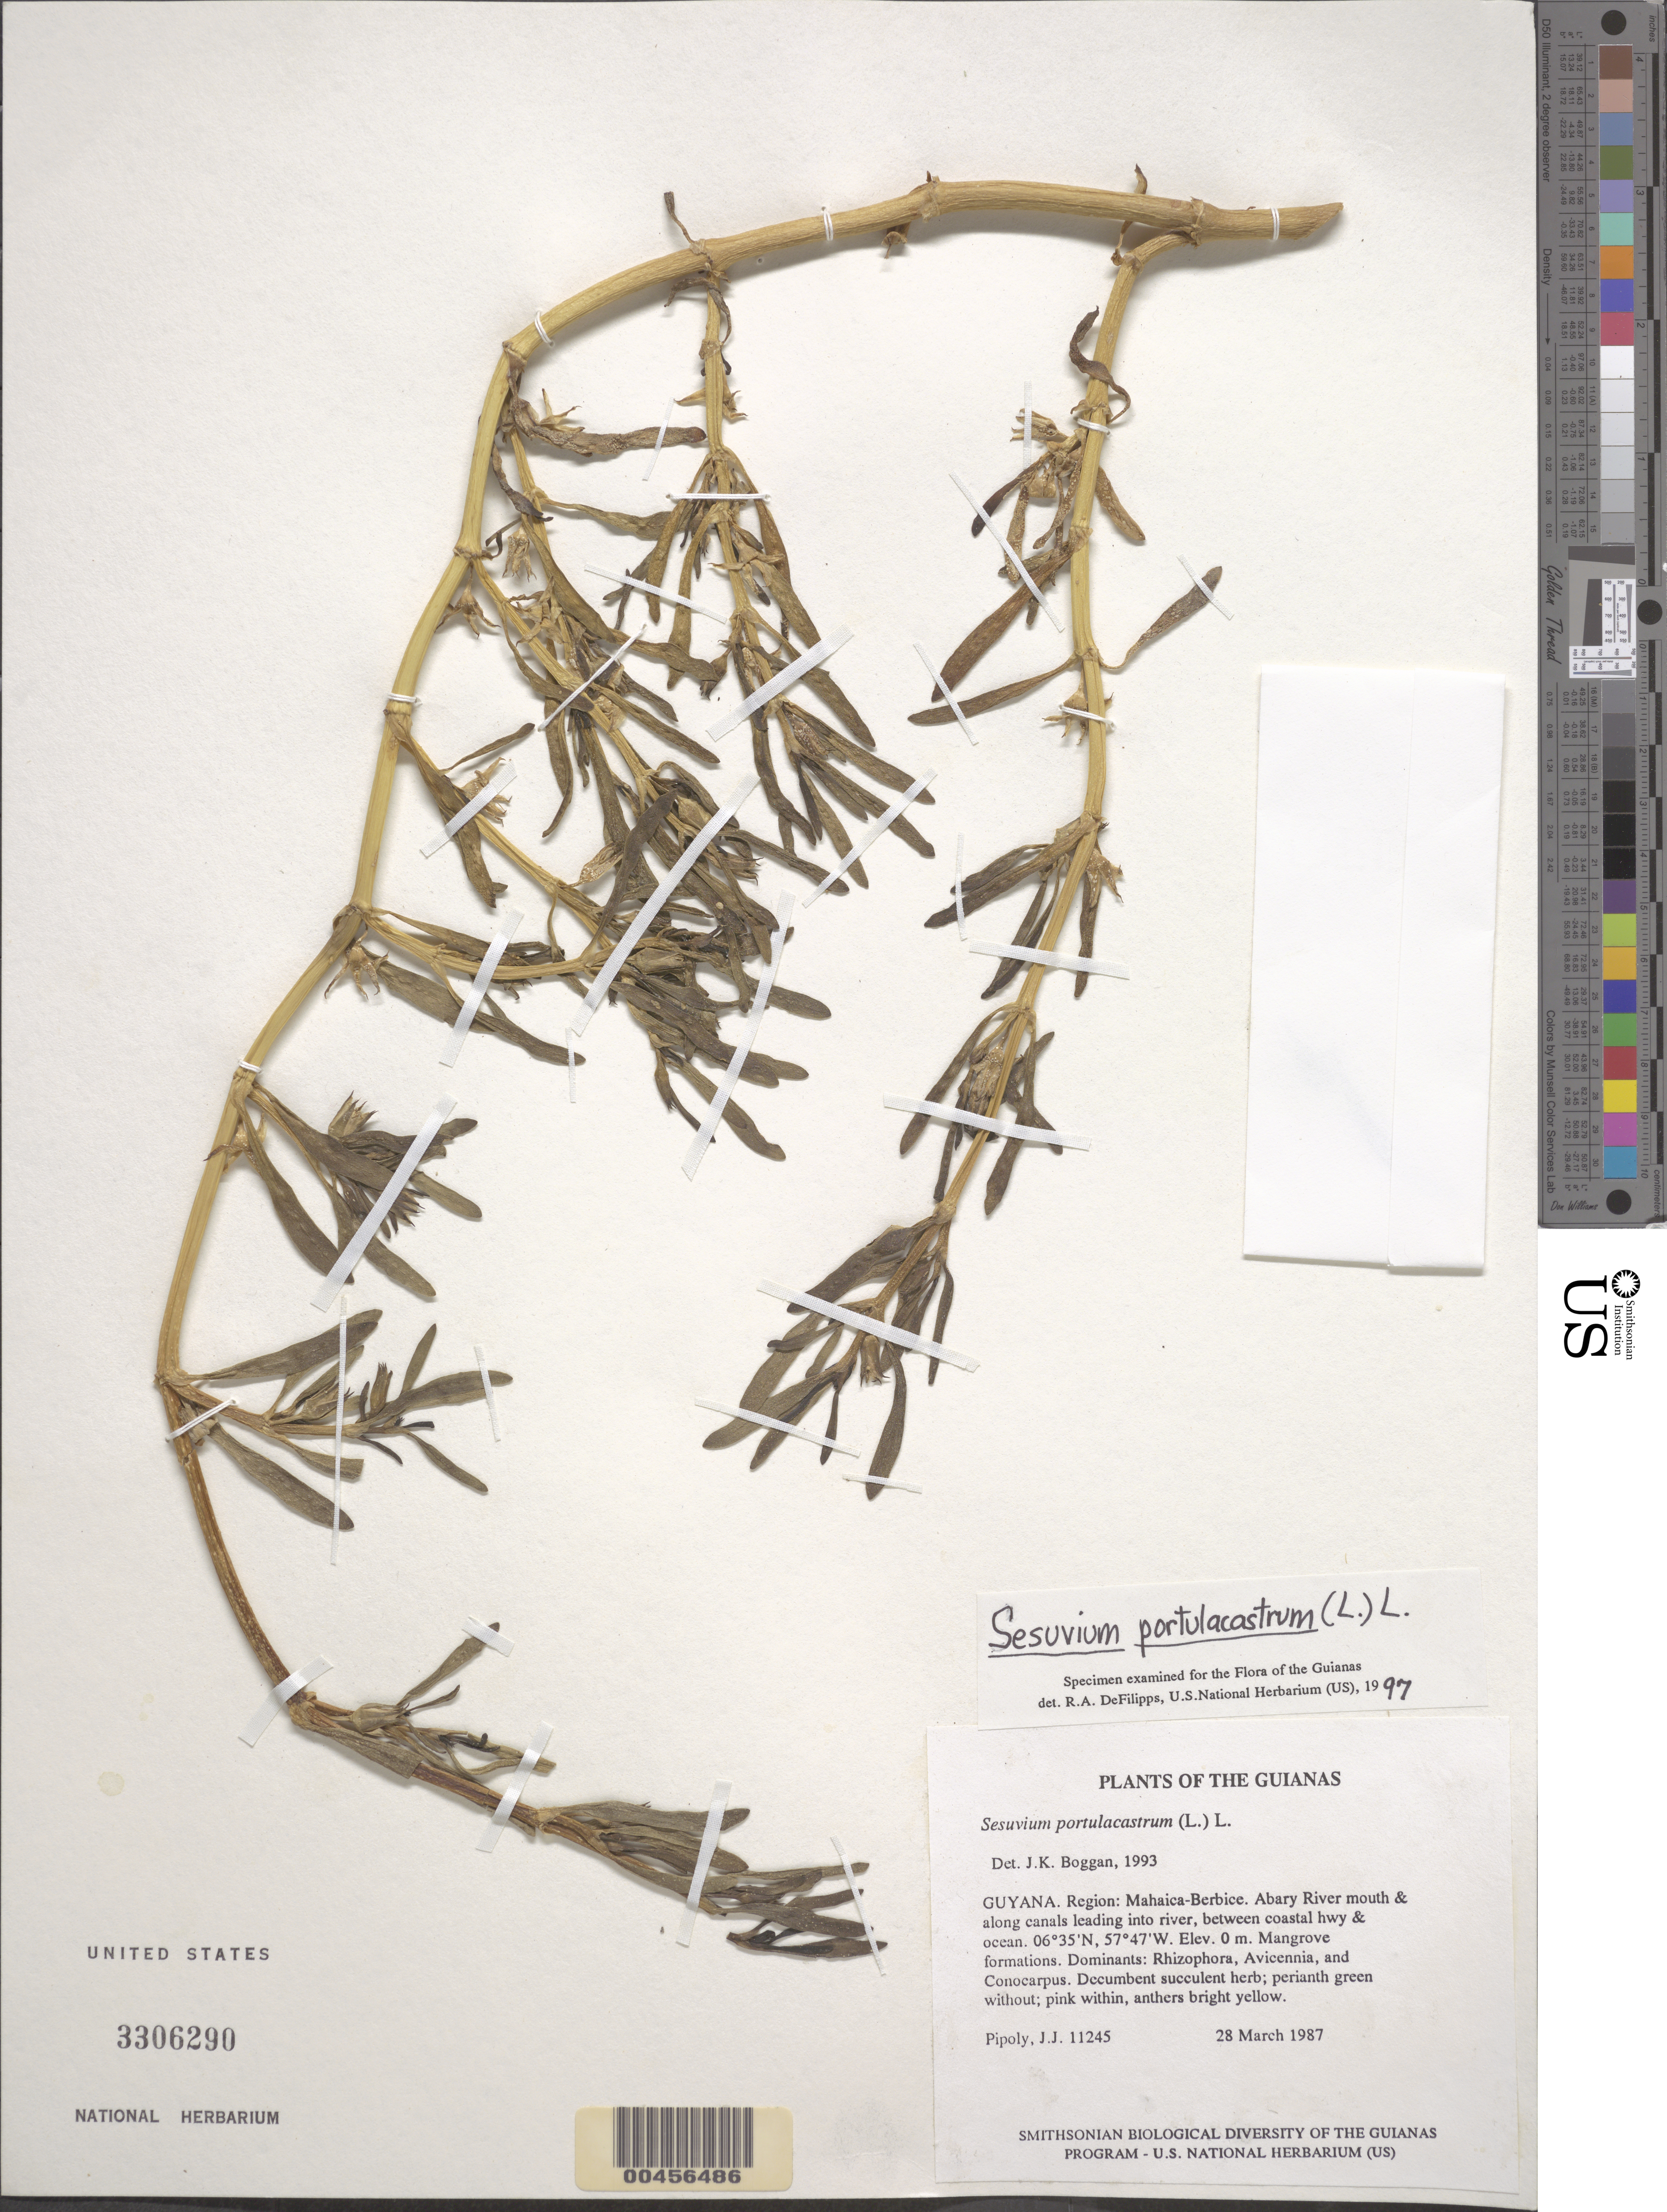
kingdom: Plantae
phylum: Tracheophyta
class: Magnoliopsida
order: Caryophyllales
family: Aizoaceae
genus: Sesuvium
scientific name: Sesuvium portulacastrum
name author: (L.) L.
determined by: DeFilipps, R. A.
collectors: J. J. Pipoly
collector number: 11245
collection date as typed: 28 March 1987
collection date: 1987-03-28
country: Guyana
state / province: Mahaica-Berbice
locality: Abary River mouth & along canals leading into river, between coastal hwy & ocean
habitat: Mangrove formations. Dominants: Rhizophora, Avicennia, and Conocarpus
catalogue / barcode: US 3306290